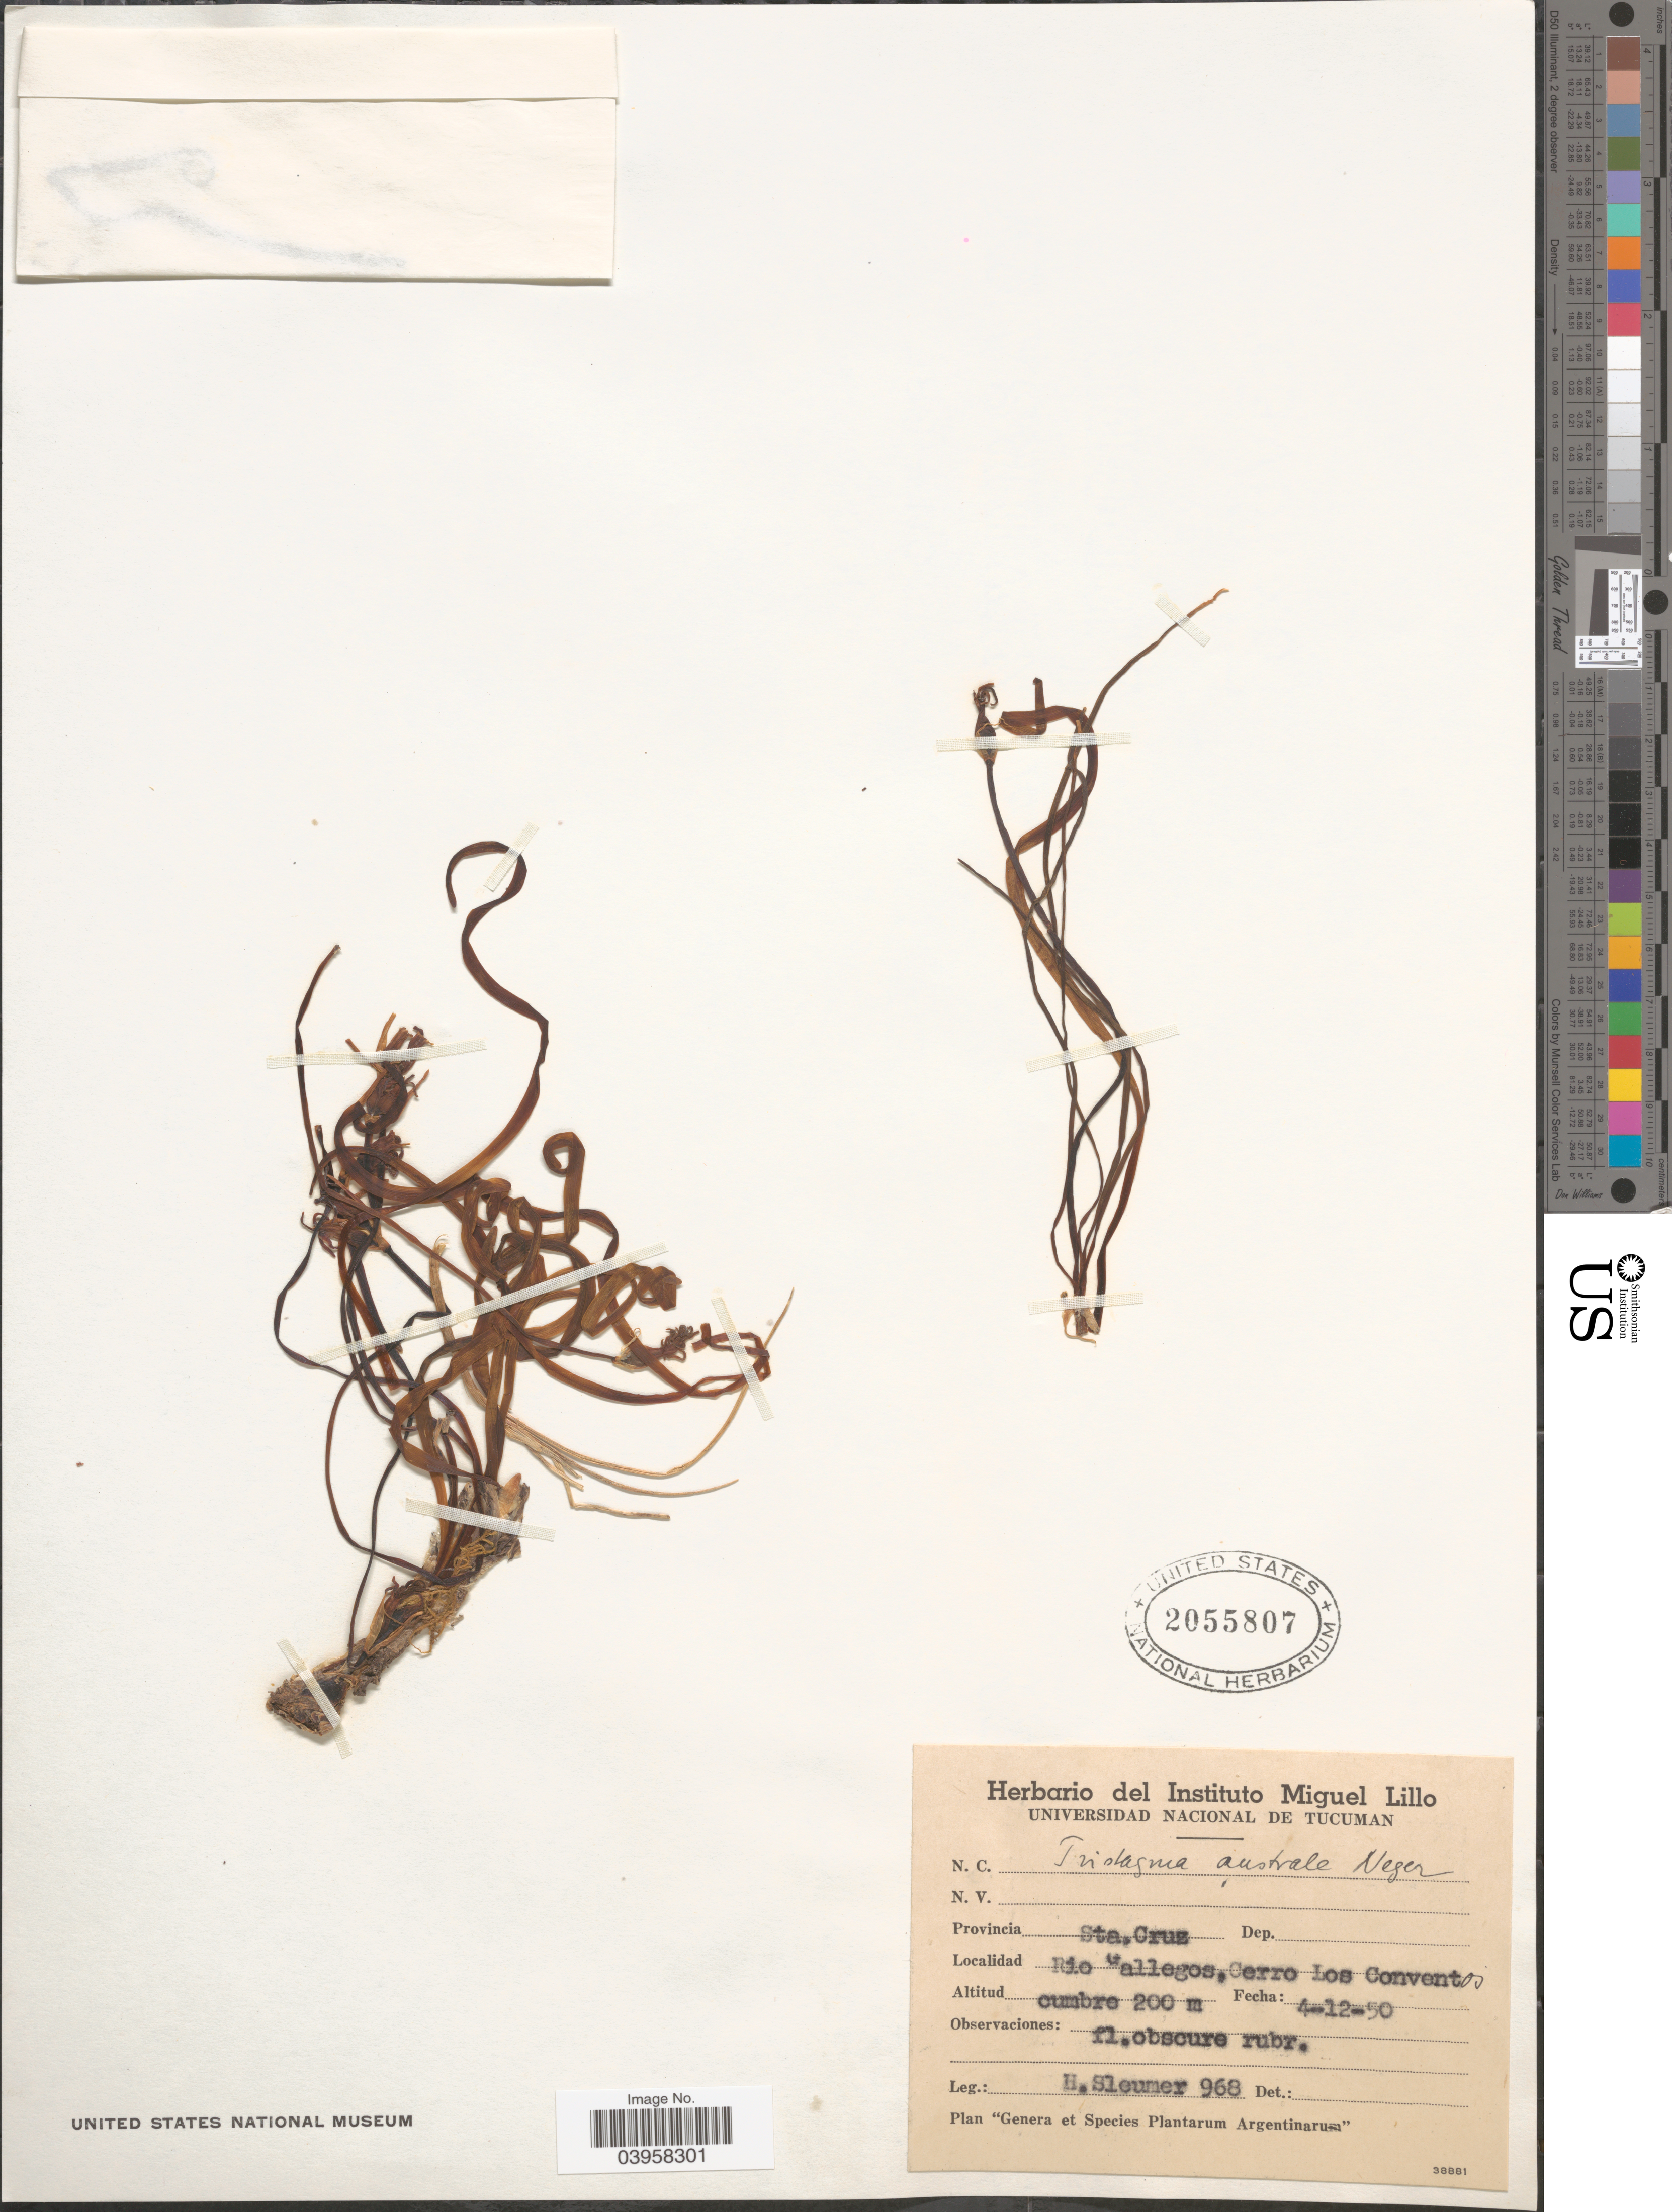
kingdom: Plantae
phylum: Tracheophyta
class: Liliopsida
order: Asparagales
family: Amaryllidaceae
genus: Tristagma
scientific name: Tristagma australe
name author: Neger ex Dusén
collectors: H. O. Sleumer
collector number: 968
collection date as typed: Transcribed d/m/y: 4/12/50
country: Argentina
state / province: Santa Cruz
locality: Rio allegos, Cerro Los Conventos cumbre.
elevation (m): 200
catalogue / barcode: US 2055807